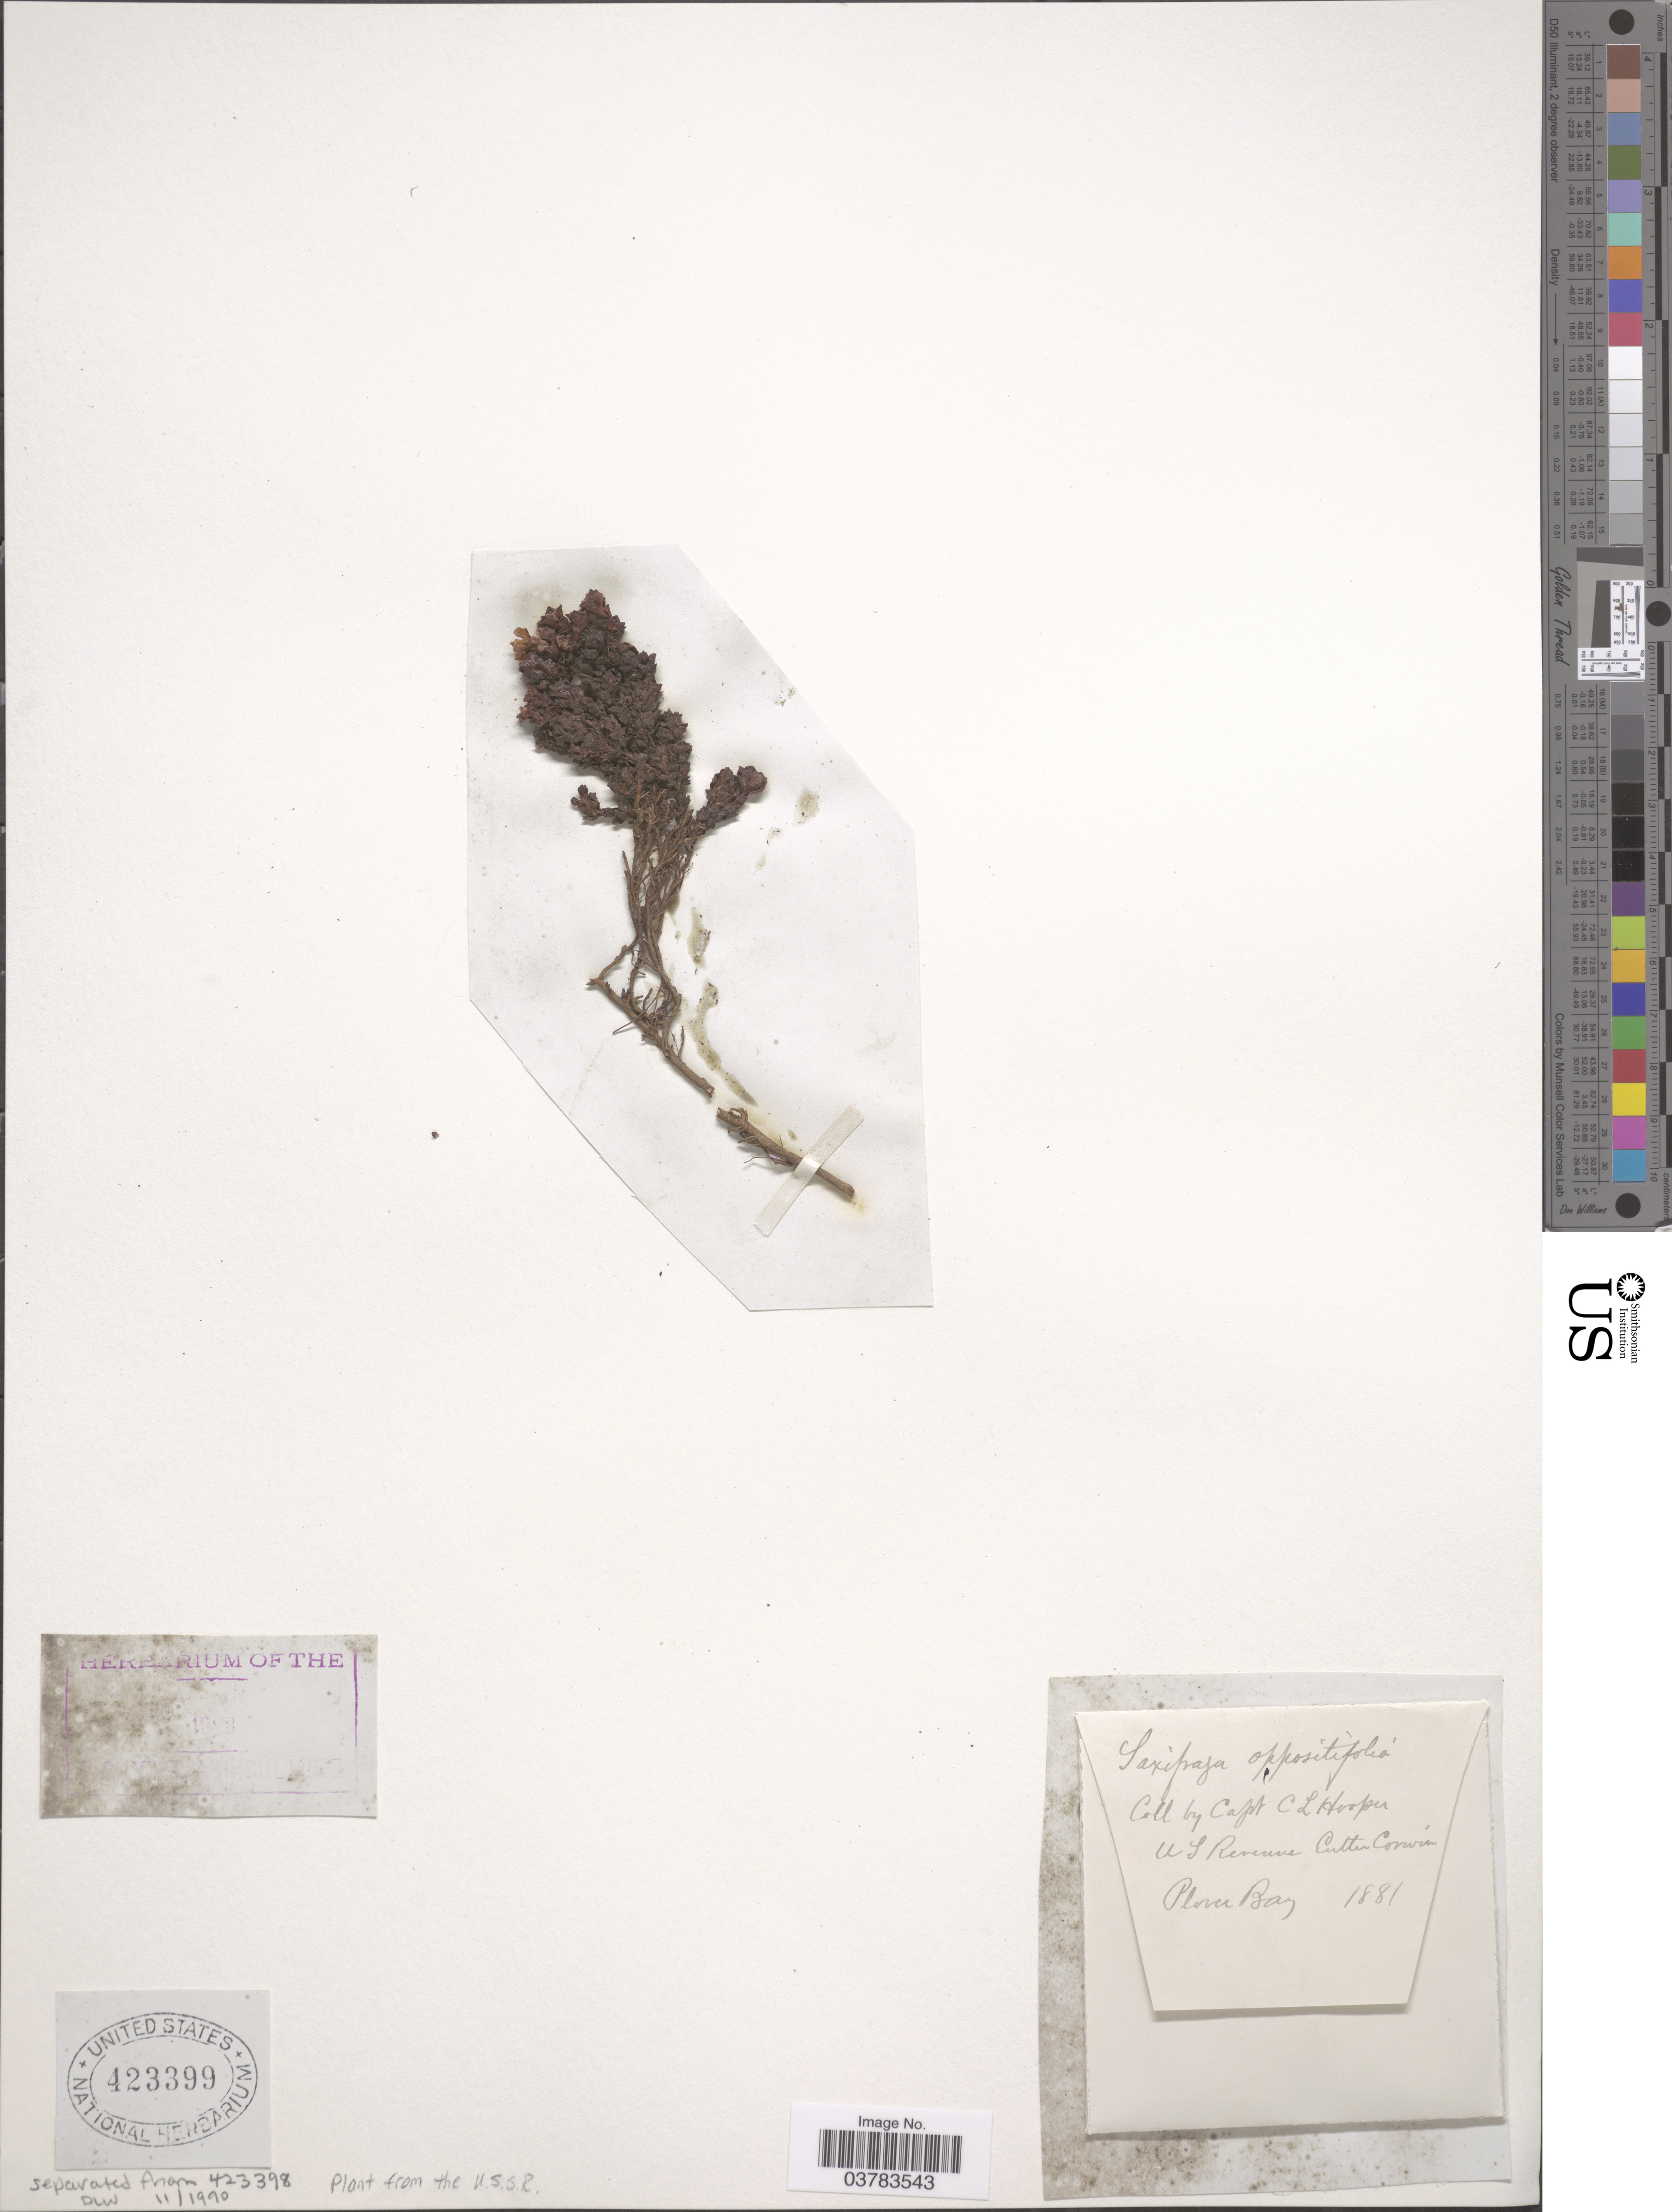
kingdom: Plantae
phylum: Tracheophyta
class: Magnoliopsida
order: Saxifragales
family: Saxifragaceae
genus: Saxifraga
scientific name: Saxifraga oppositifolia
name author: L.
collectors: C. Hooper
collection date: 1881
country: Russian Federation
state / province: Kamchatka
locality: Plover Bay.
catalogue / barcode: US 423399